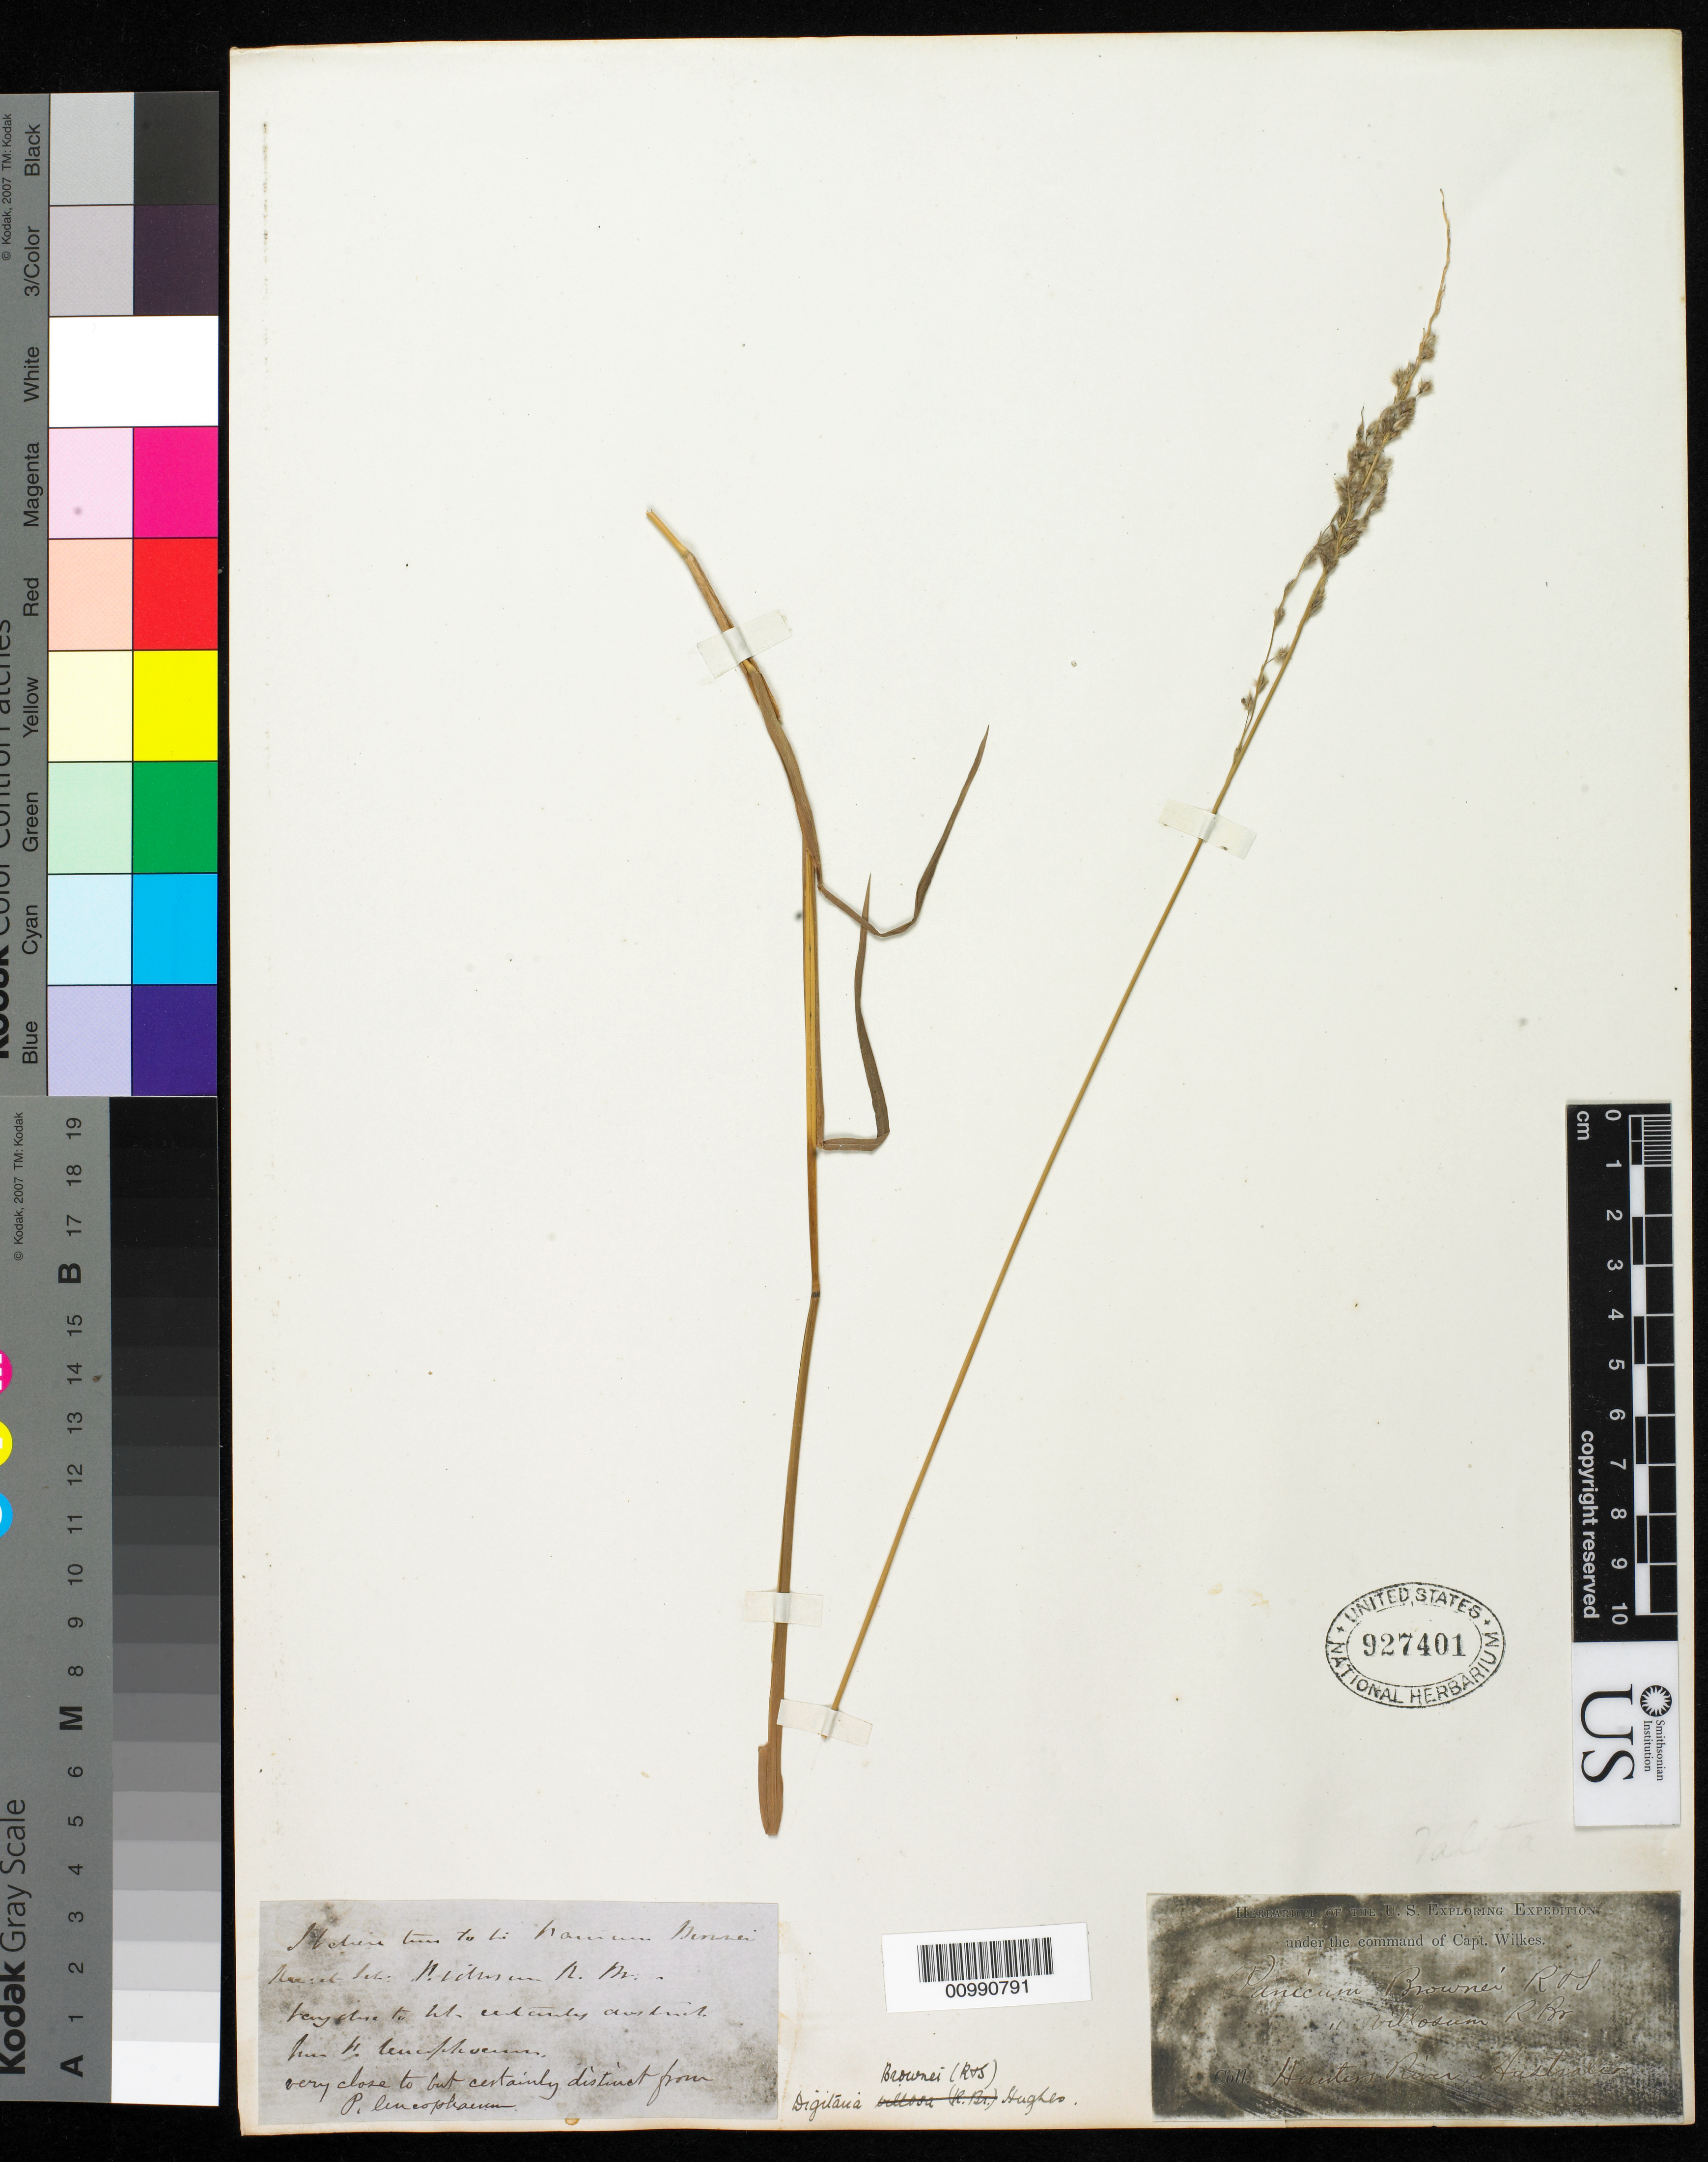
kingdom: Plantae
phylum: Tracheophyta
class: Liliopsida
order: Poales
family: Poaceae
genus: Digitaria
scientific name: Digitaria lirounii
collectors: Wilkes Explor. Exped.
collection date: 1838/1842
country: Australia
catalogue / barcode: US 927401